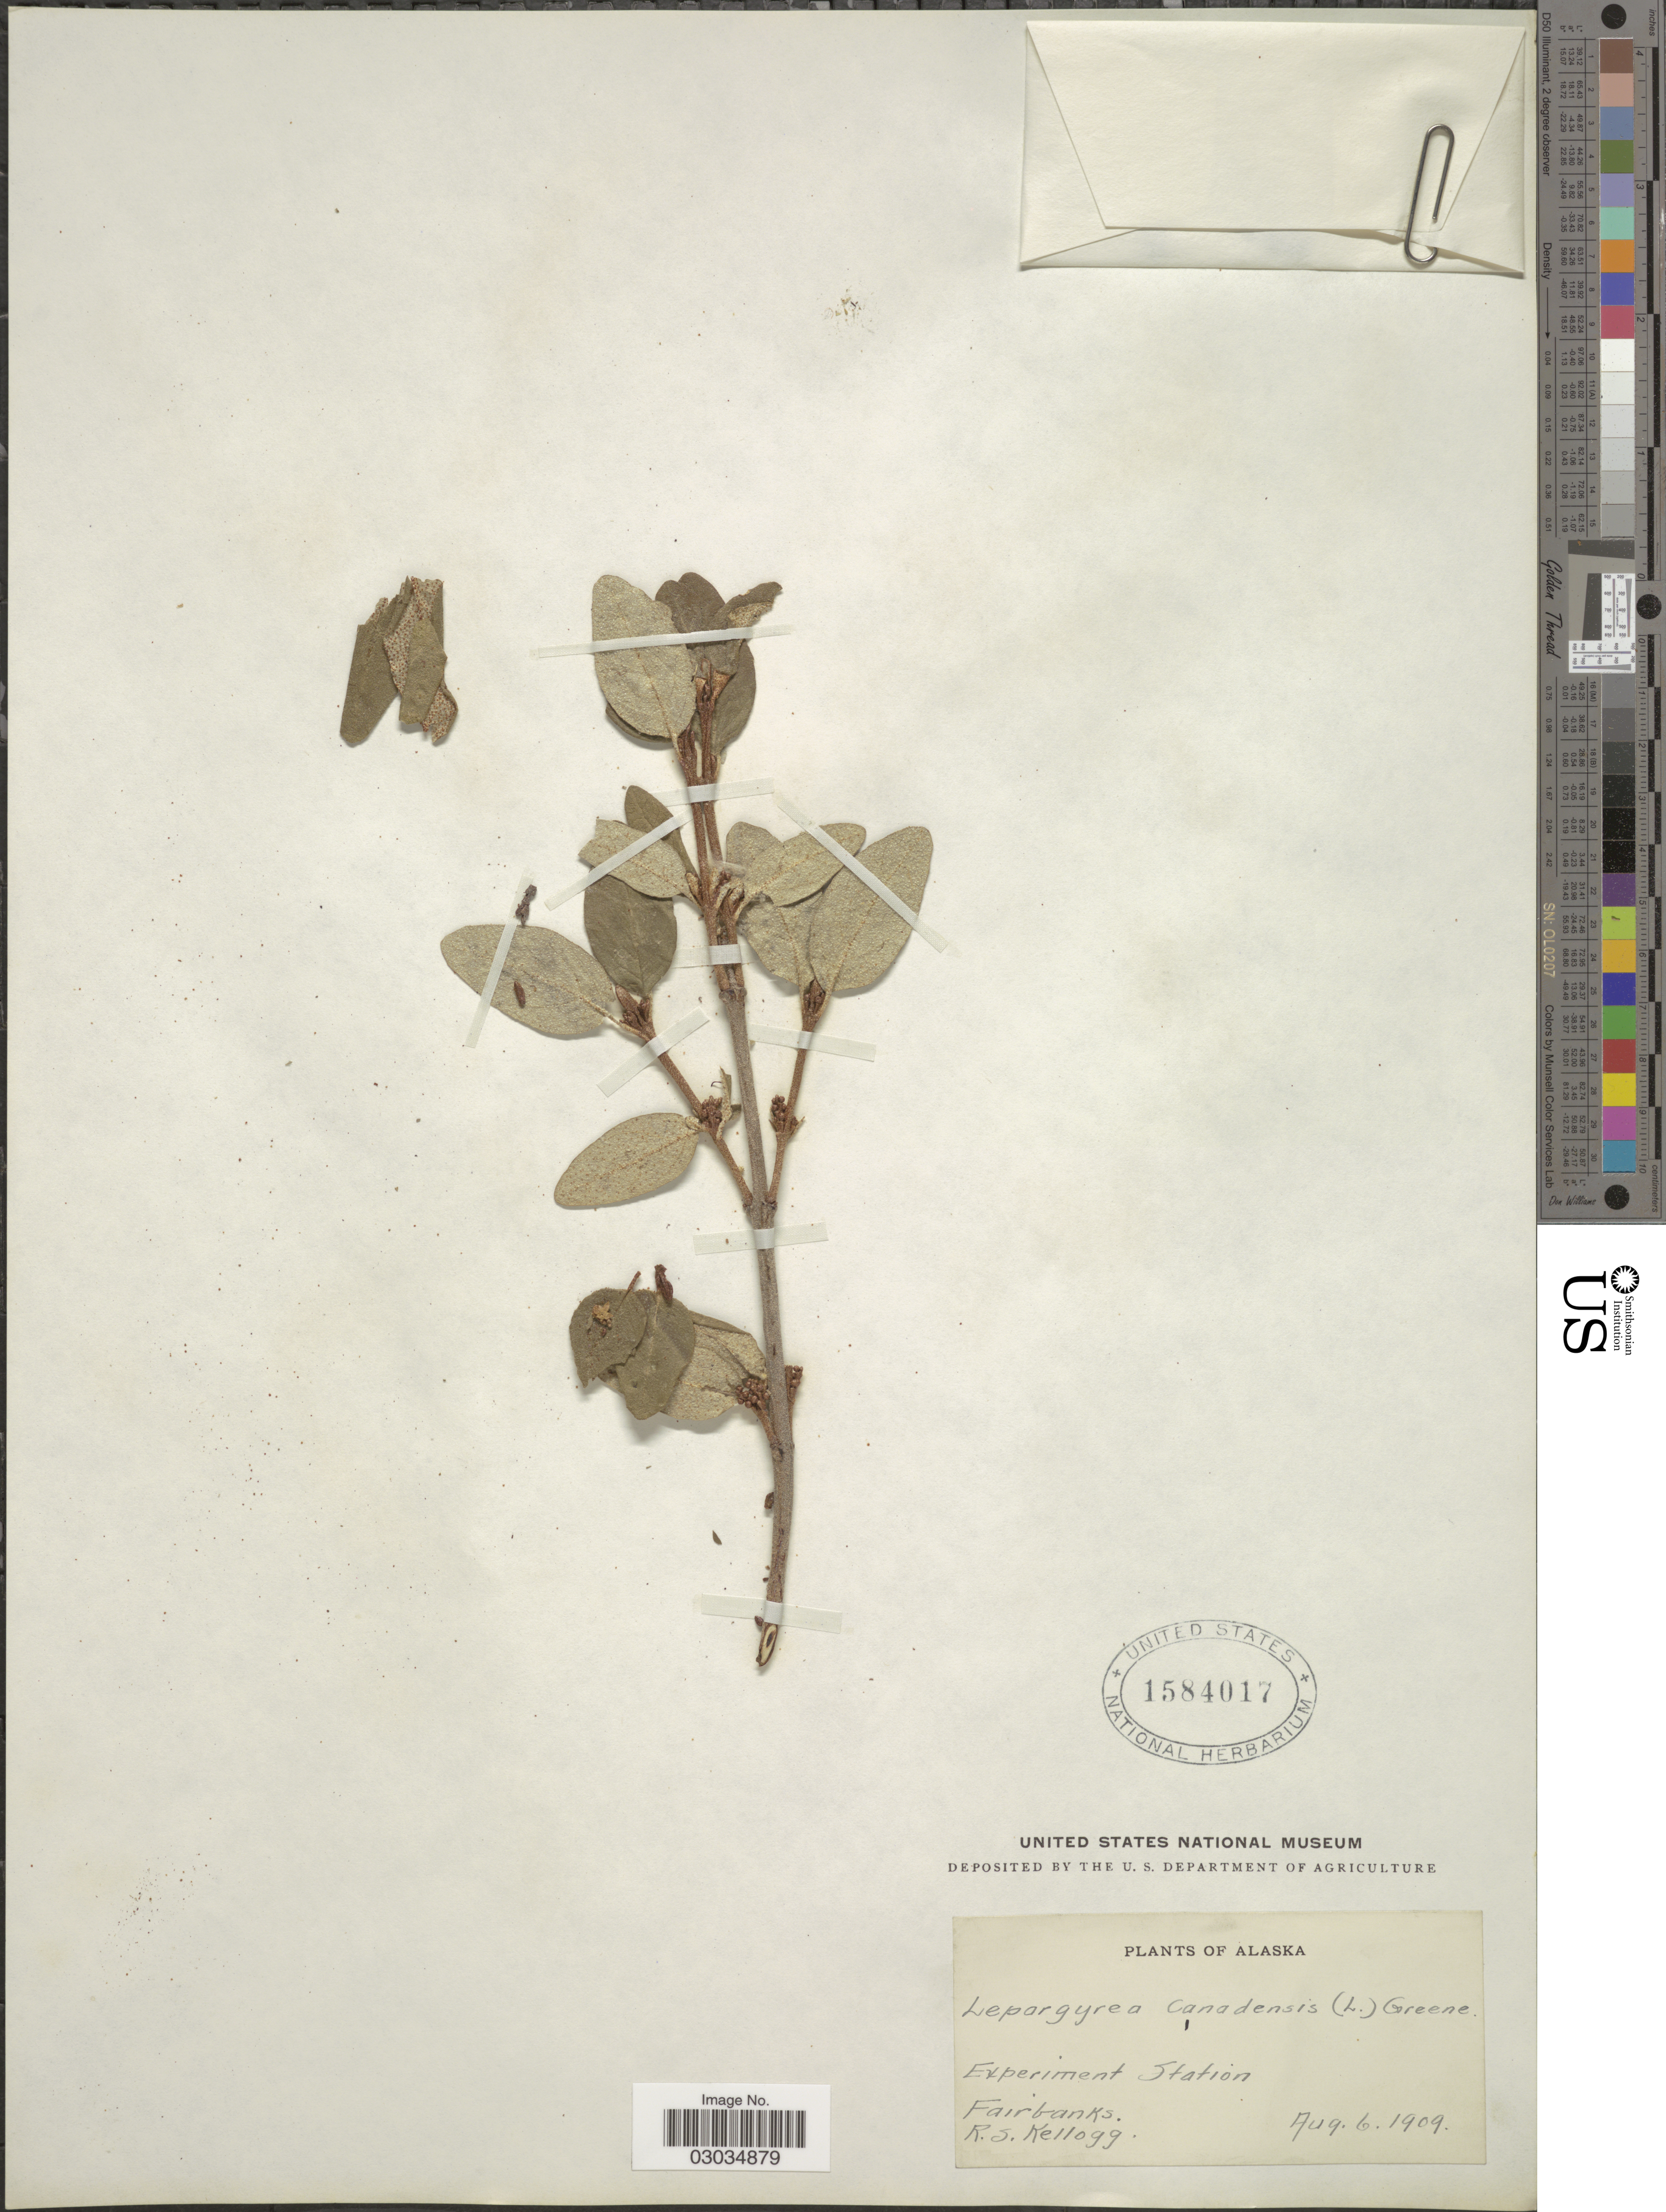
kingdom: Plantae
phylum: Tracheophyta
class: Magnoliopsida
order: Rosales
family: Elaeagnaceae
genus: Shepherdia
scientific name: Shepherdia canadensis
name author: (L.) Nutt.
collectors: R. Kellogg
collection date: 1909-08-06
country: United States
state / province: Alaska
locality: Experiment Station, Fairbanks.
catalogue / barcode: US 1584017